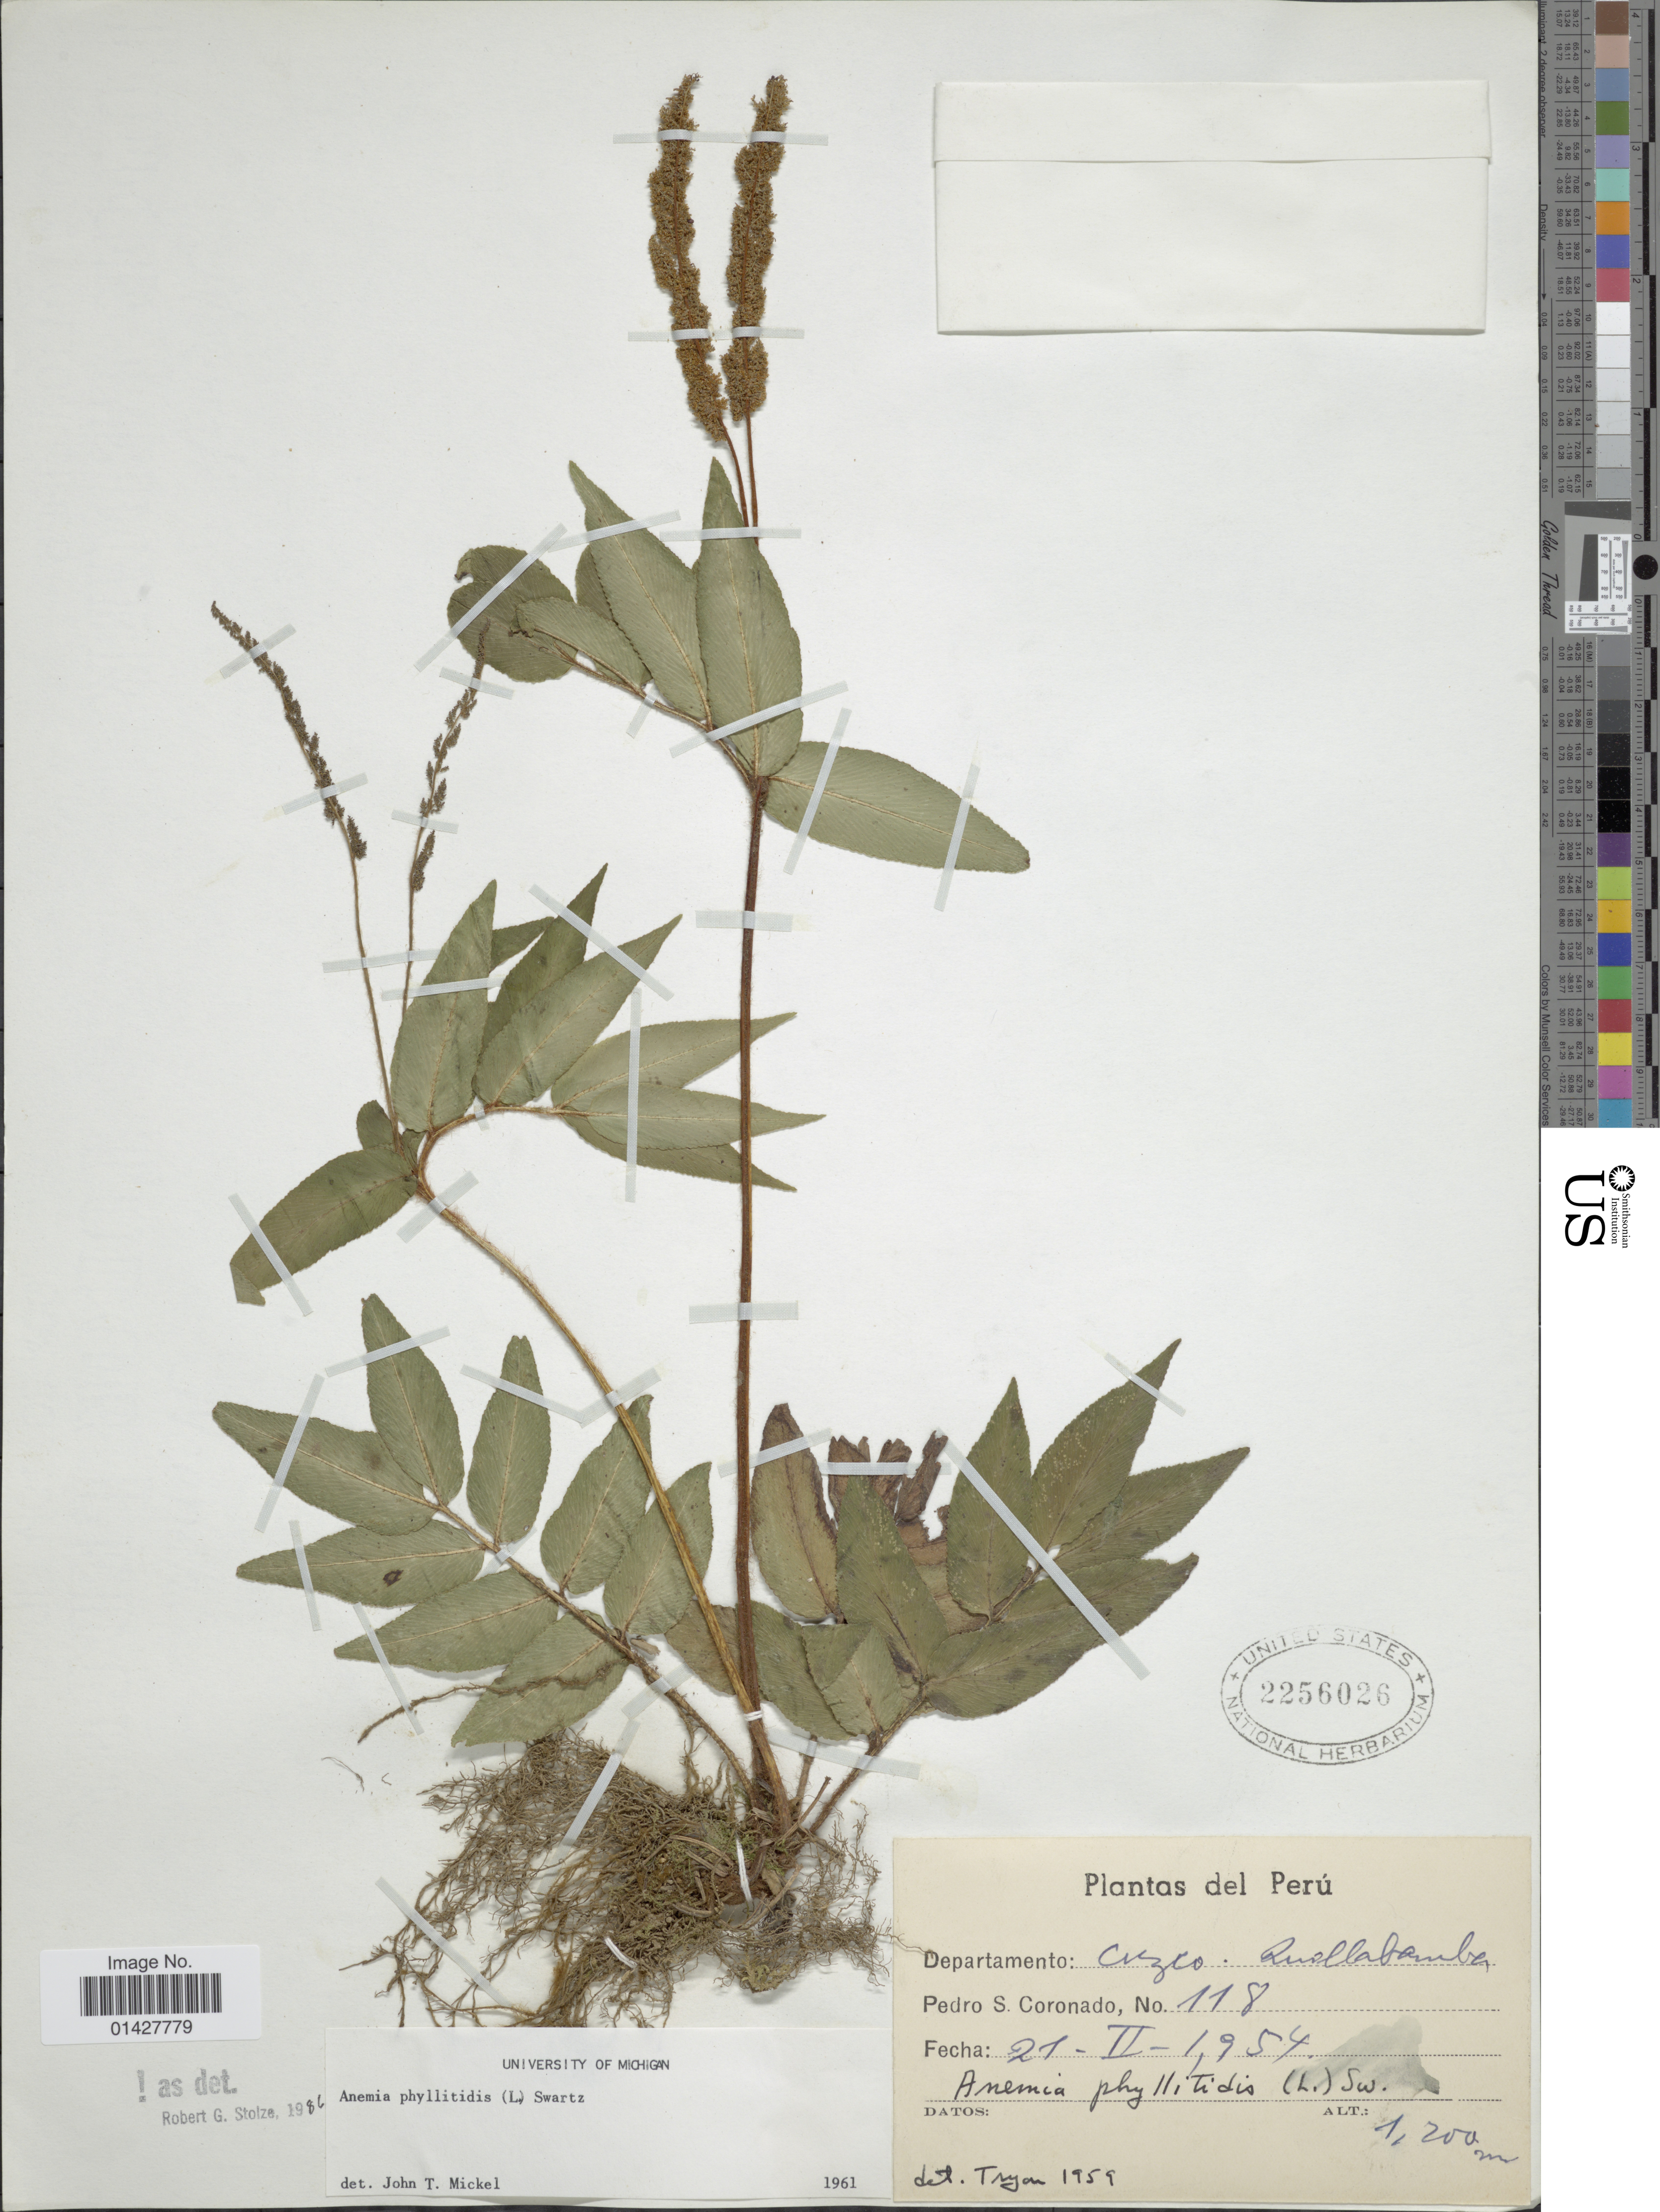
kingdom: Plantae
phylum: Tracheophyta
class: Polypodiopsida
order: Schizaeales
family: Anemiaceae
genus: Anemia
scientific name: Anemia phyllitidis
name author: (L.) Sw.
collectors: P. Coronado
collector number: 118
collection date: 1954-02-21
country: Peru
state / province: Cusco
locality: Quillabamba, Departamento Cuzco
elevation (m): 1200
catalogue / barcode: US 2256026